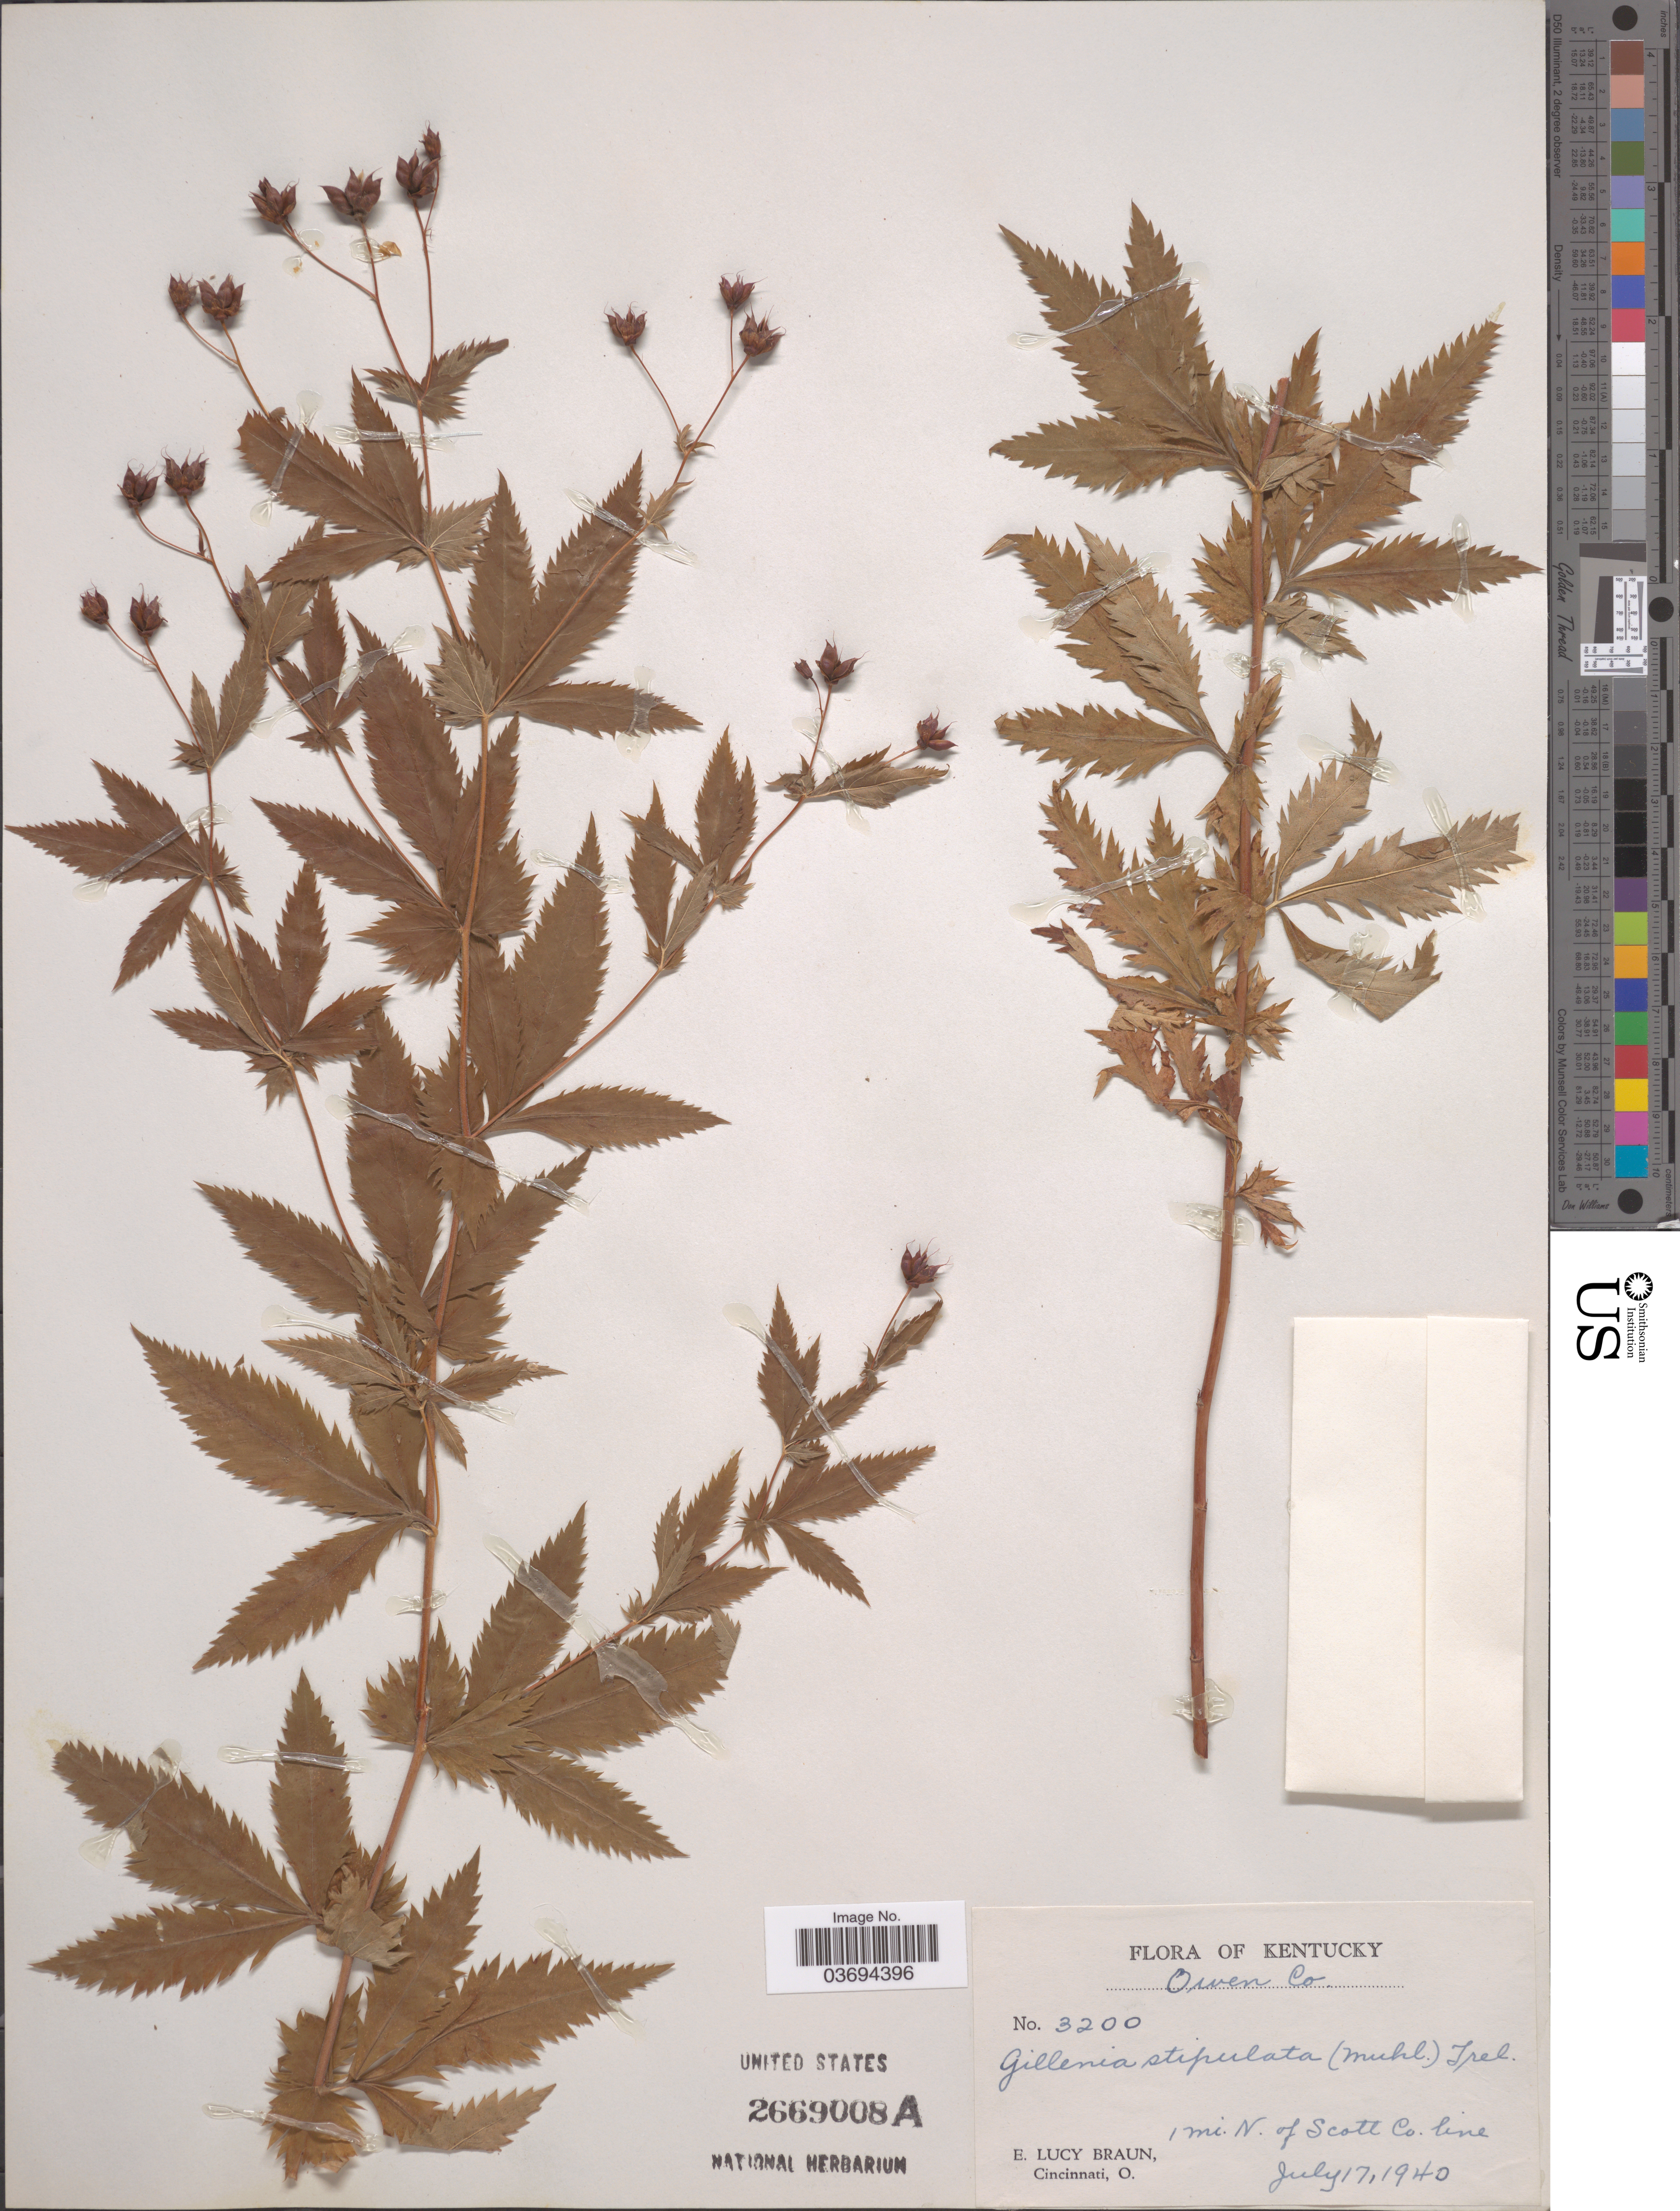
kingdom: Plantae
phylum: Tracheophyta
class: Magnoliopsida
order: Rosales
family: Rosaceae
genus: Gillenia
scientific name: Gillenia stipulata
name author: (Muhl. ex Willd.) Nutt.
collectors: E. L. Braun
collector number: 3200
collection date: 1940-07-17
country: United States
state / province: Kentucky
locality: Owen Co. 1 mi. N. of Scott Co. line.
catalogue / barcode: US 2669008A